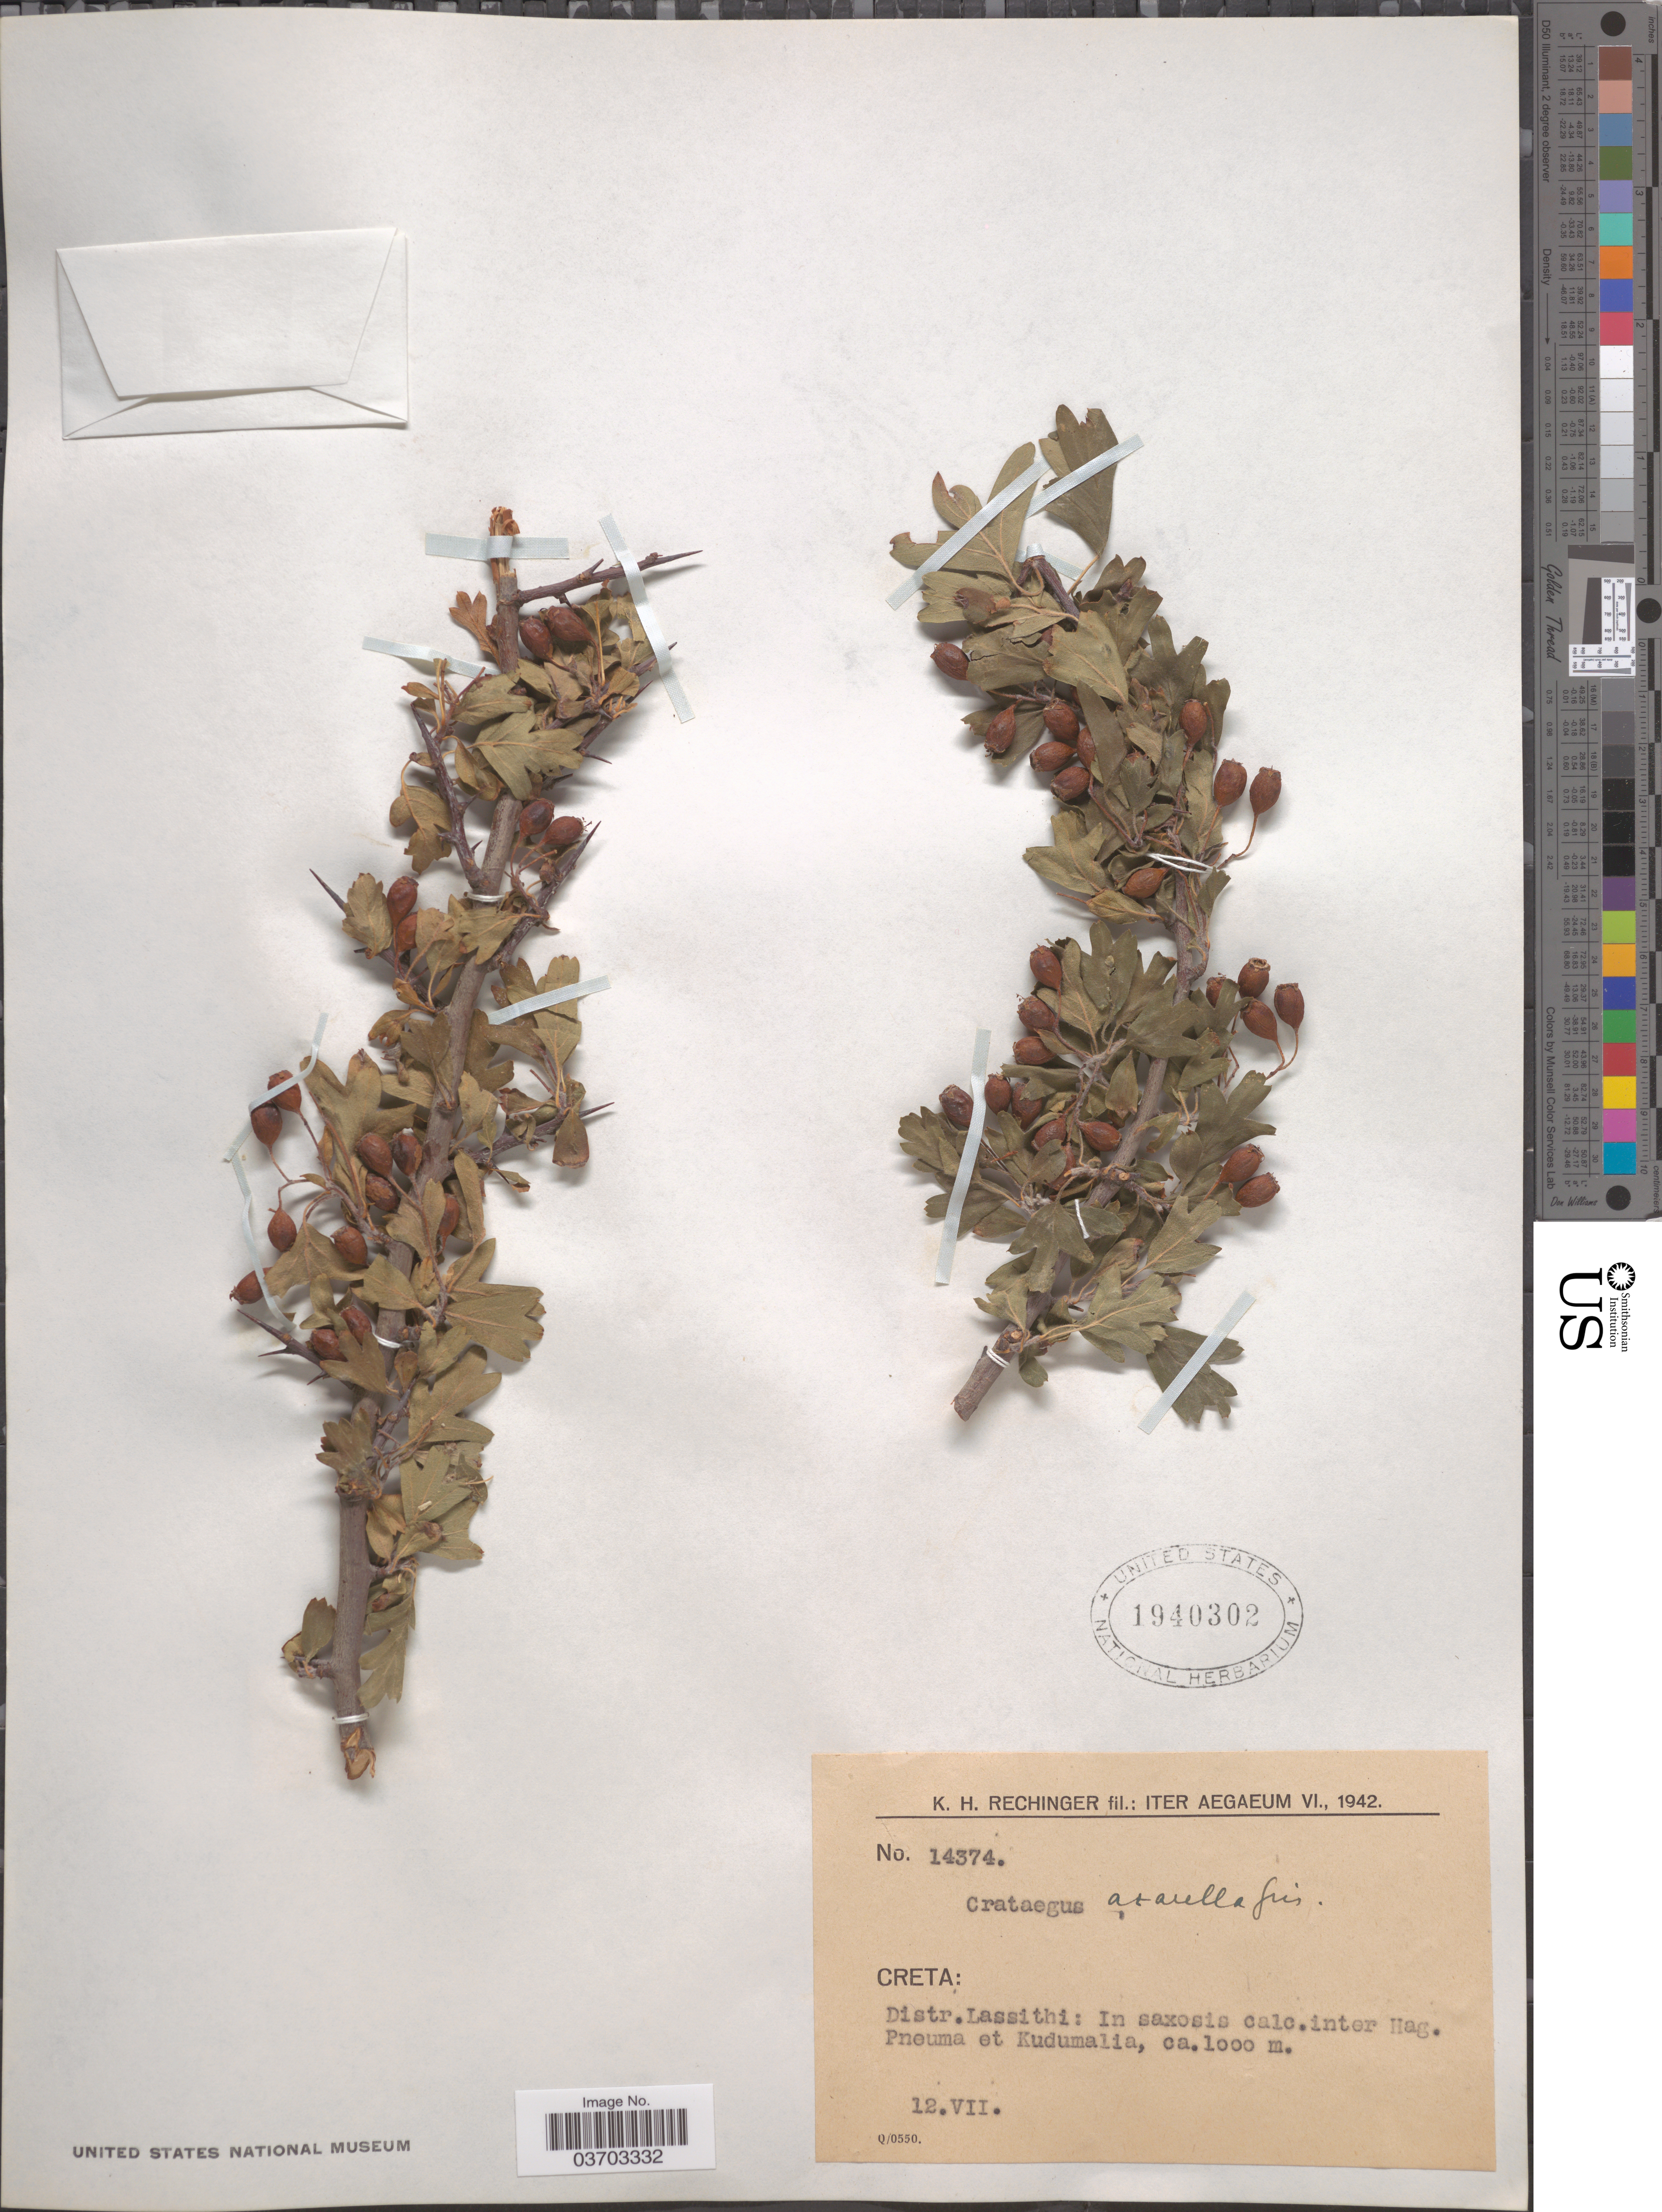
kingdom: Plantae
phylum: Tracheophyta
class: Magnoliopsida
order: Rosales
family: Rosaceae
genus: Crataegus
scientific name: Crataegus azarolus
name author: L.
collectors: K. H. Rechinger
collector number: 14374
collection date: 1942-07-12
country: Greece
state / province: Crete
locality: Iter Aegaeum. Distr. Lassithi: In saxosis calc. inter Hag. Pneuma et Kudumalia.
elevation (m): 1000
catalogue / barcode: US 1940302